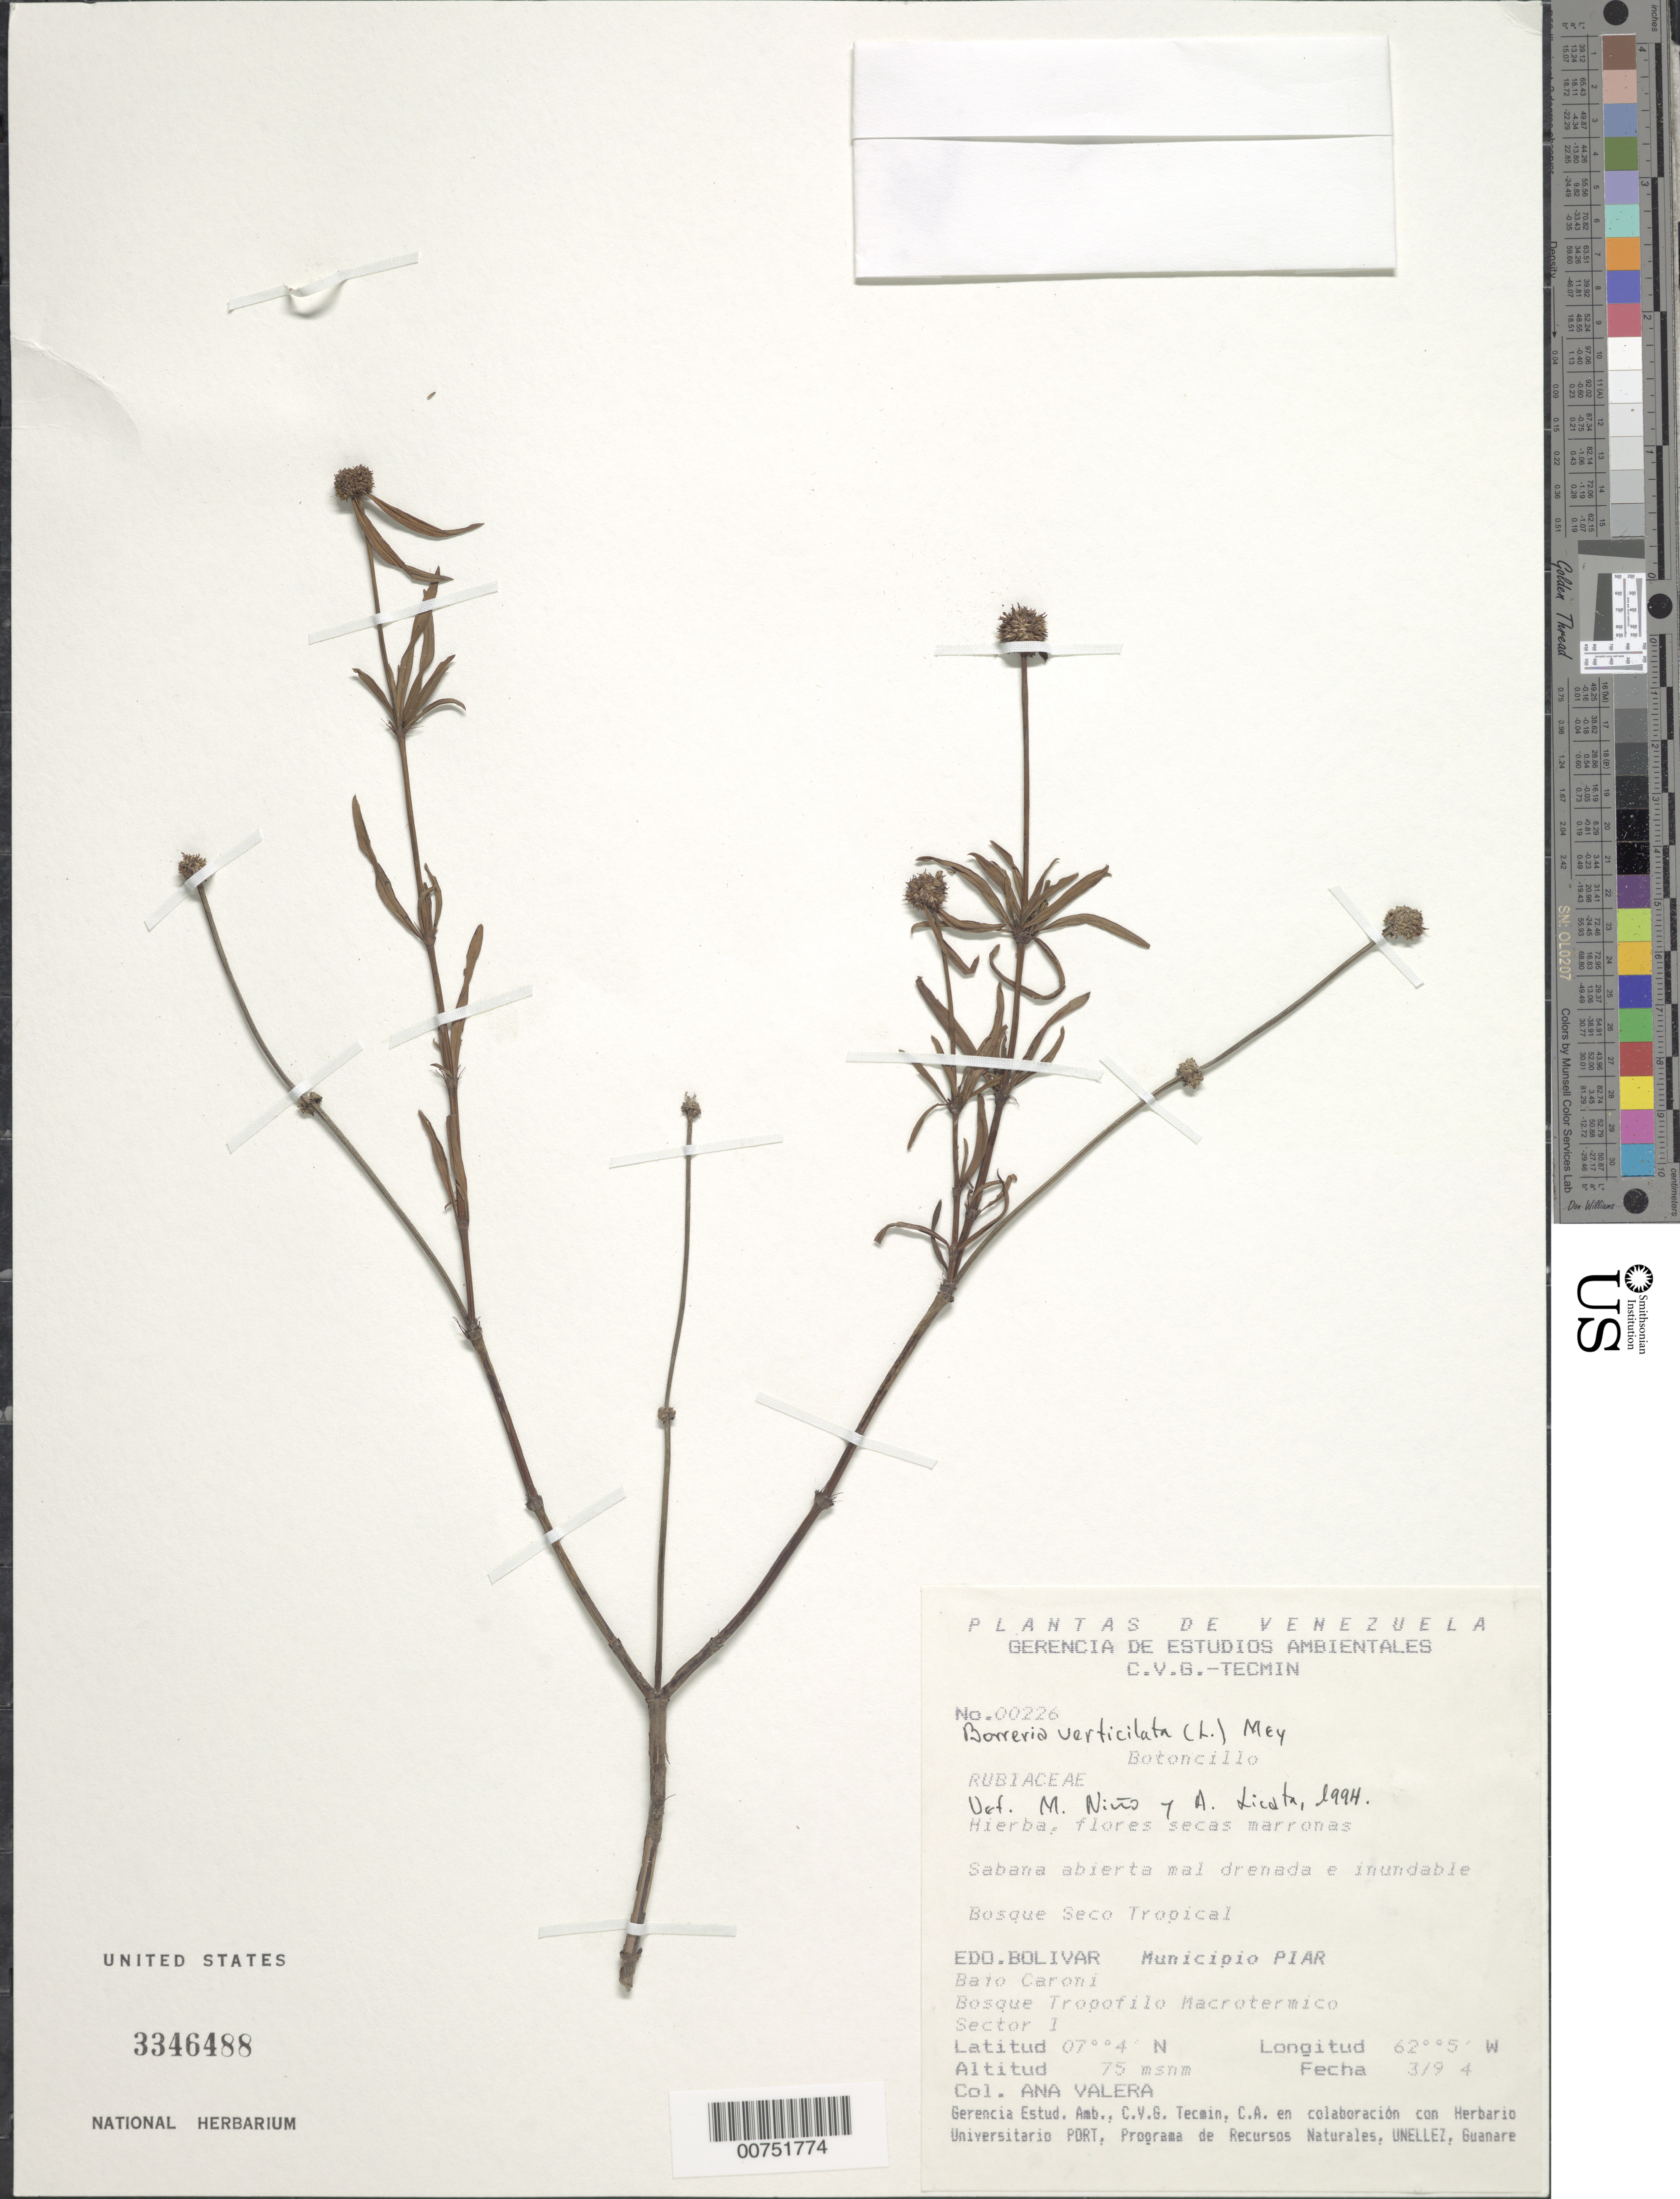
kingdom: Plantae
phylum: Tracheophyta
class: Magnoliopsida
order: Gentianales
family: Rubiaceae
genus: Borreria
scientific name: Borreria verticillata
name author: (L.) G. Mey.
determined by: Licata, A.; Niño, S. M.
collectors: A. Valera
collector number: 226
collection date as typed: Mar-94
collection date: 1994-03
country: Venezuela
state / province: Bolívar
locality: Mun. Piar, Bajo Caroní, sector I; Río Caroní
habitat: Sabana abierta mal drenada e inundable; bosque seco tropical; bosque tropofilo macrotermico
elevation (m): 75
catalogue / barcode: US 3346488